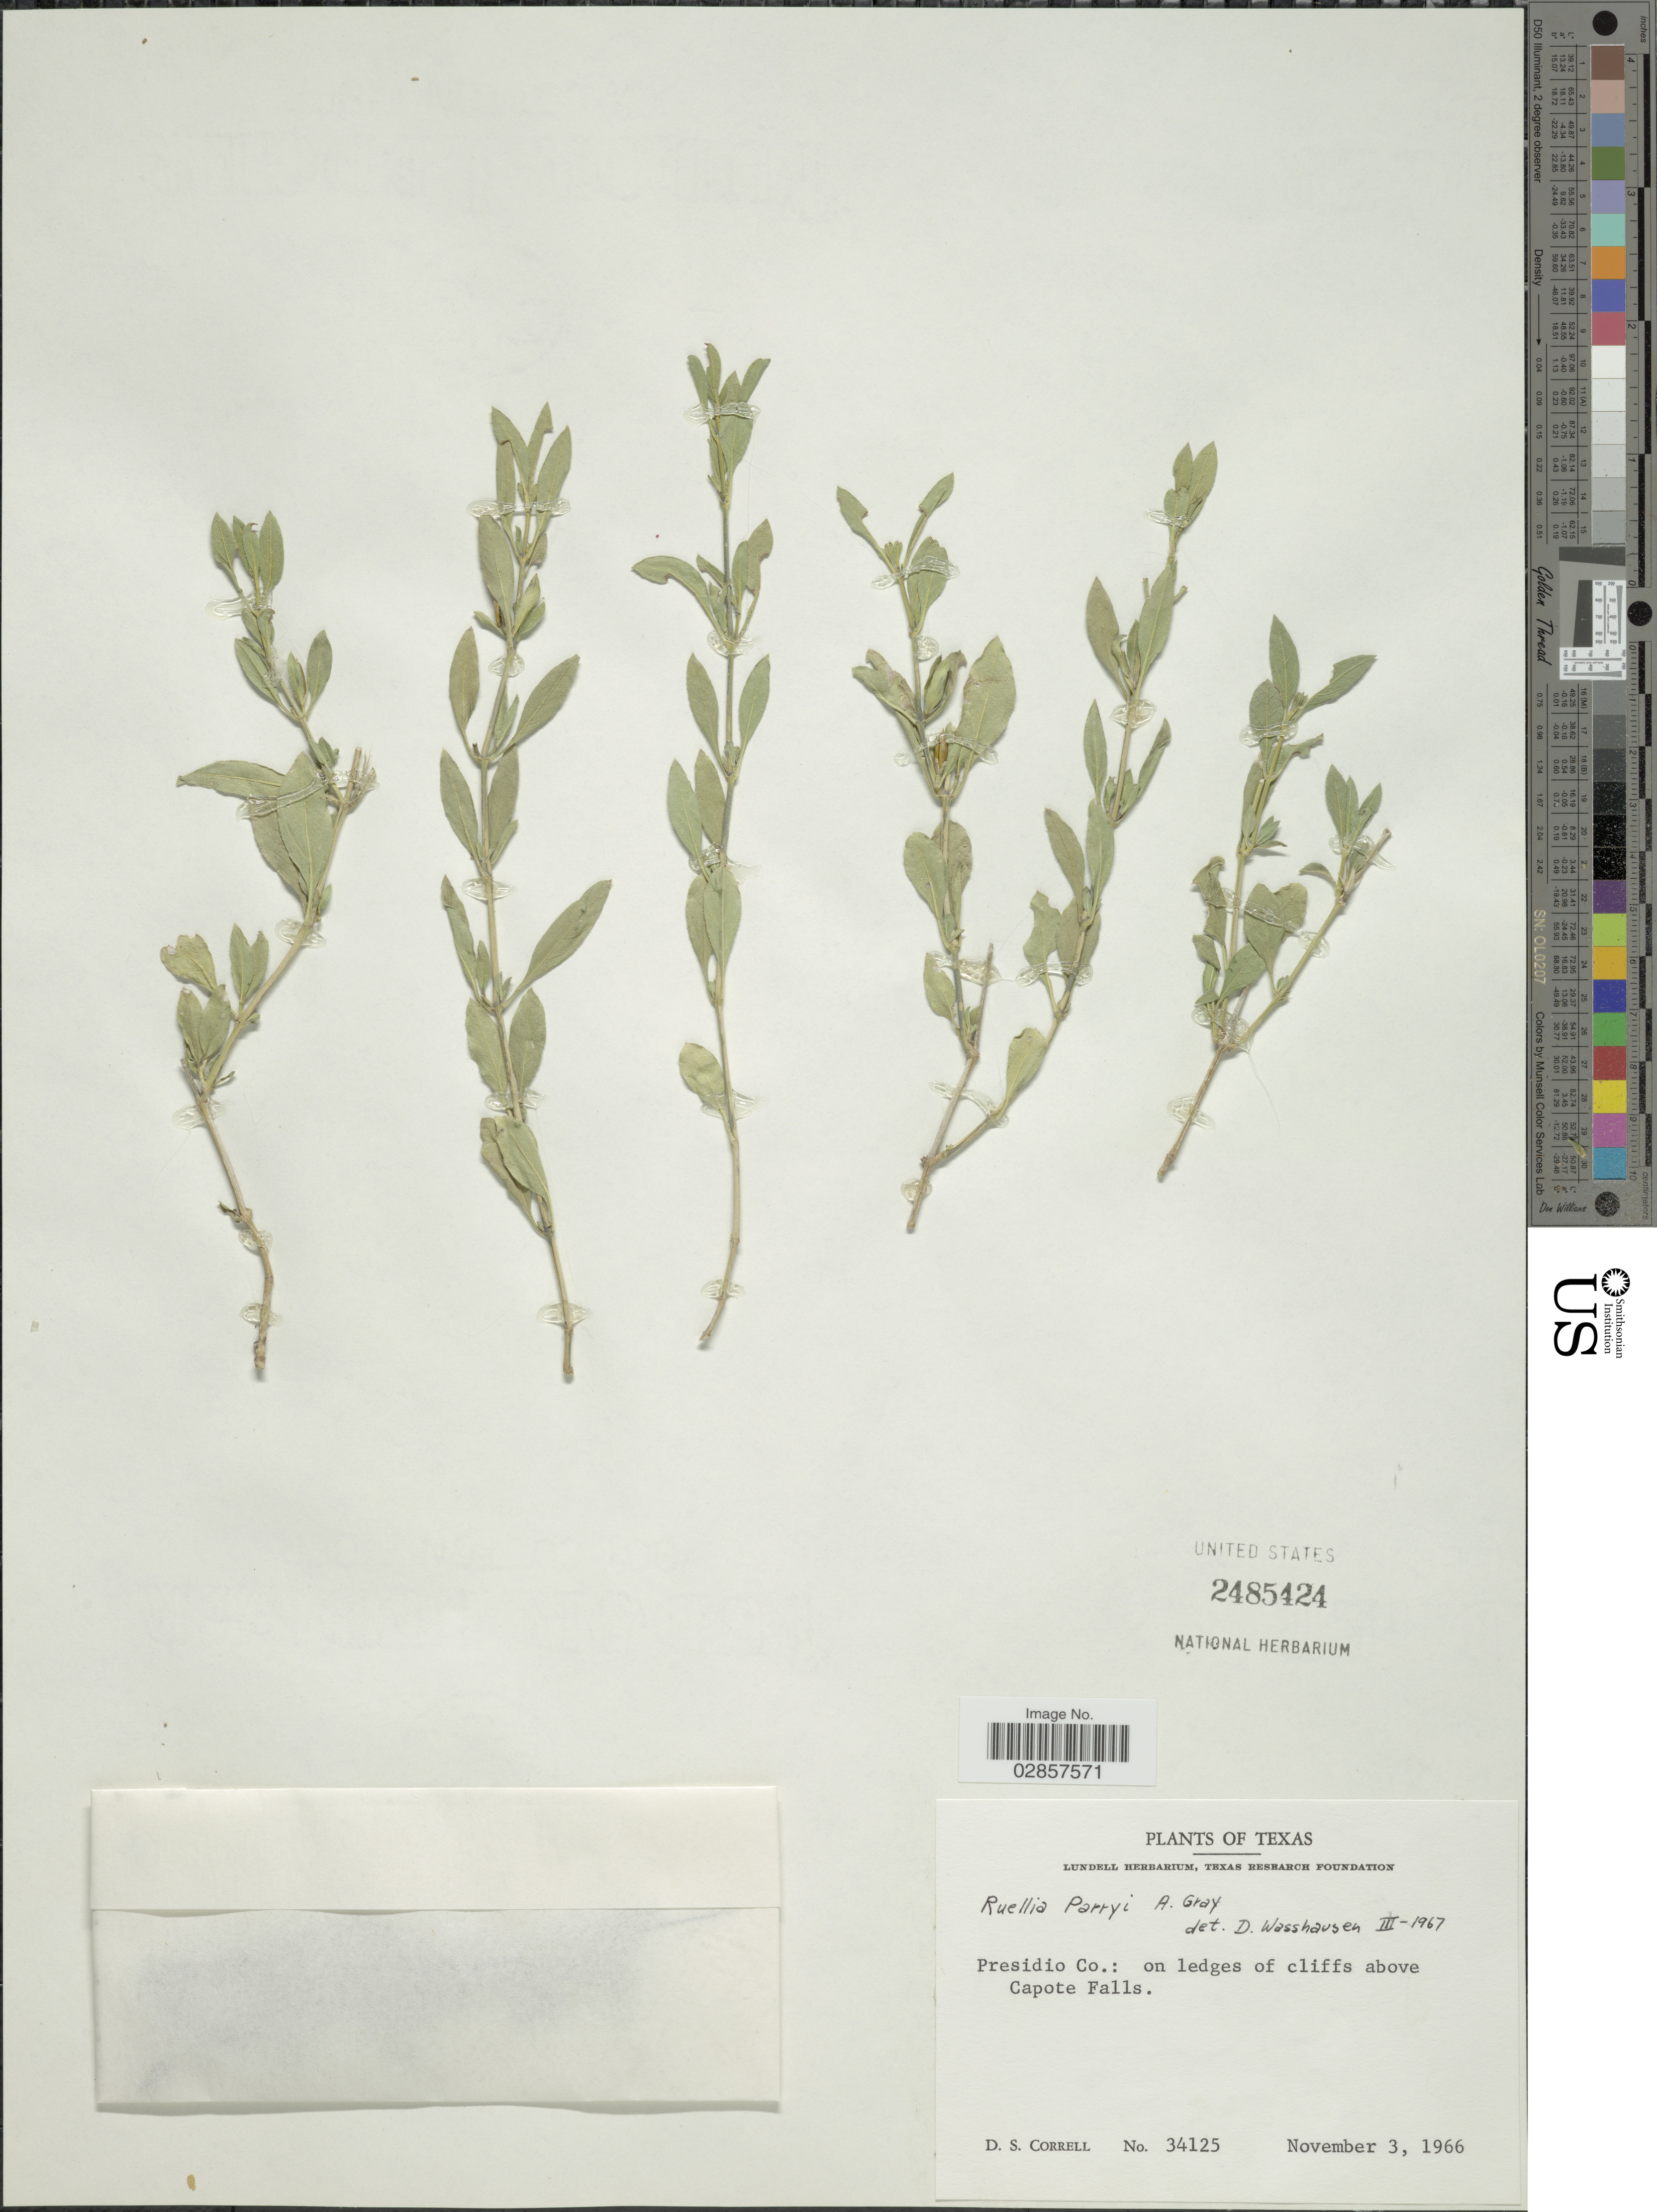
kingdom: Plantae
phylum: Tracheophyta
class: Magnoliopsida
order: Lamiales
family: Acanthaceae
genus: Ruellia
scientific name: Ruellia parryi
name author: A. Gray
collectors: D. S. Correll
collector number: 34125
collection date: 1966-11-03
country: United States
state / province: Texas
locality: Presidio Co., on ledges of cliffs above Capote Falls.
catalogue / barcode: US 2485424